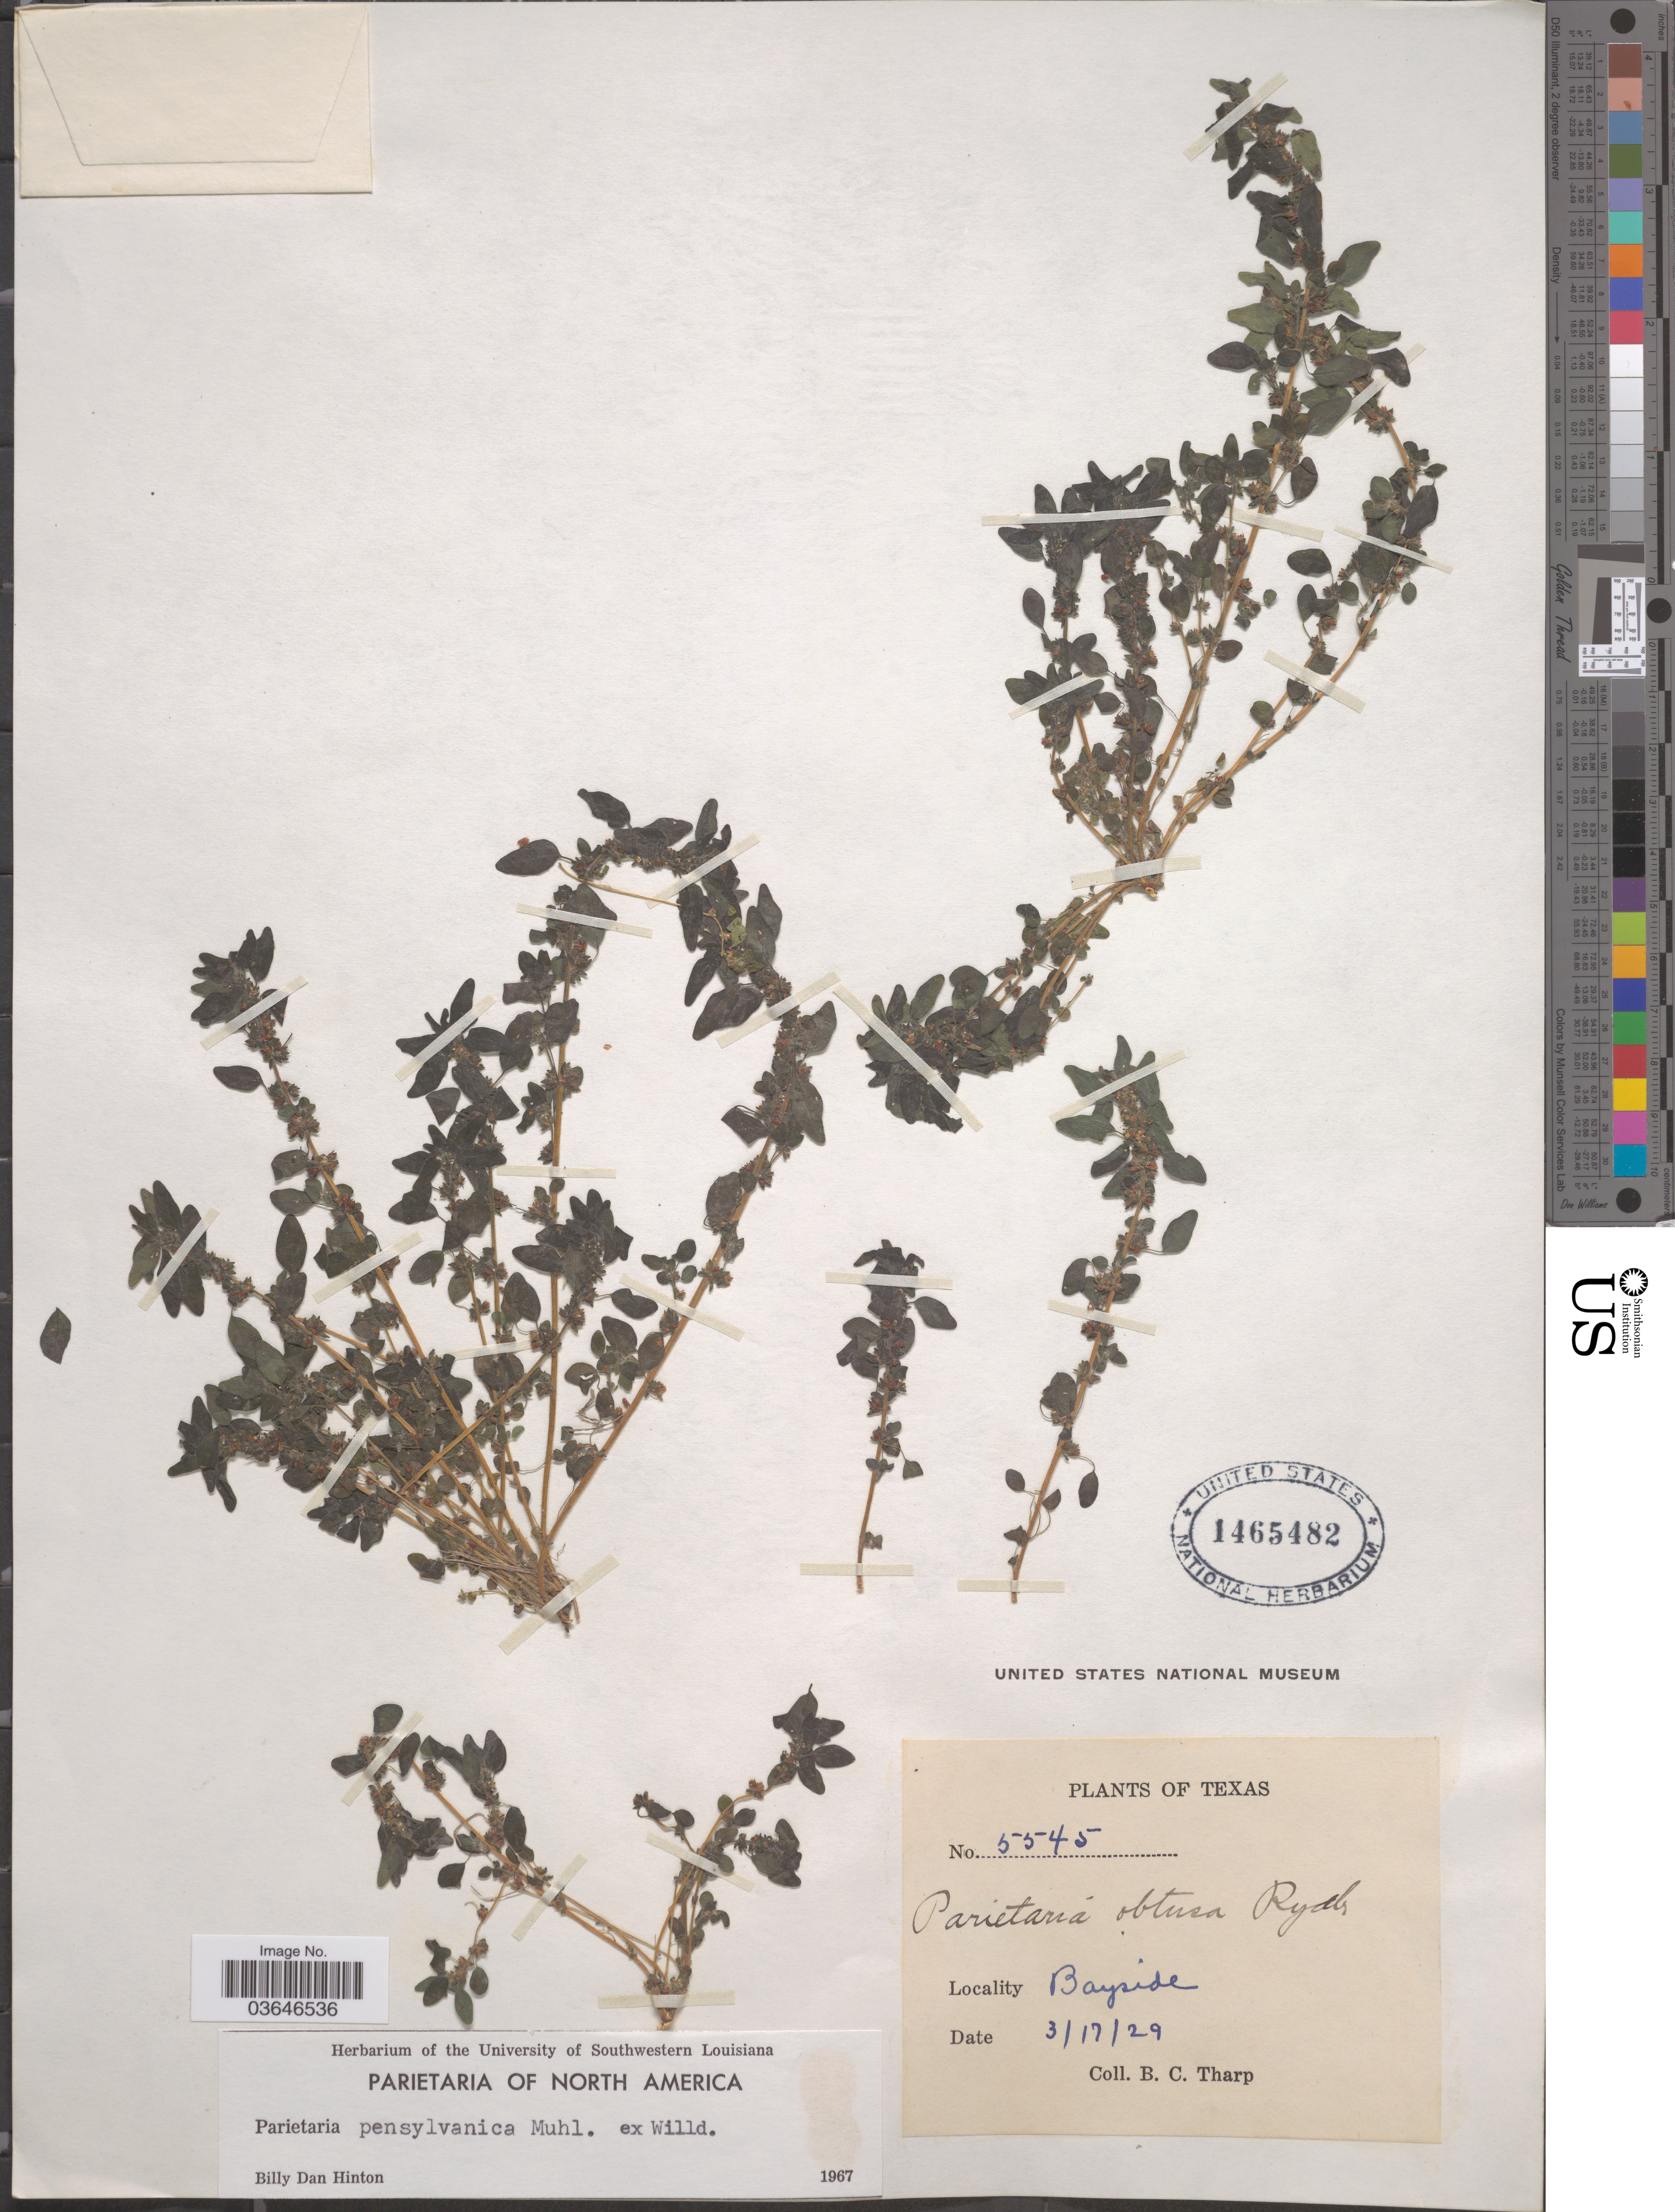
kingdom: Plantae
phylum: Tracheophyta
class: Magnoliopsida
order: Rosales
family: Urticaceae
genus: Parietaria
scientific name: Parietaria pensylvanica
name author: Muhl. ex Willd.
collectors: B. C. Tharp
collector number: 5545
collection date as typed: Transcribed d/m/y: 17/3/29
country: United States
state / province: Texas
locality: Bayside.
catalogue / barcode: US 1465482